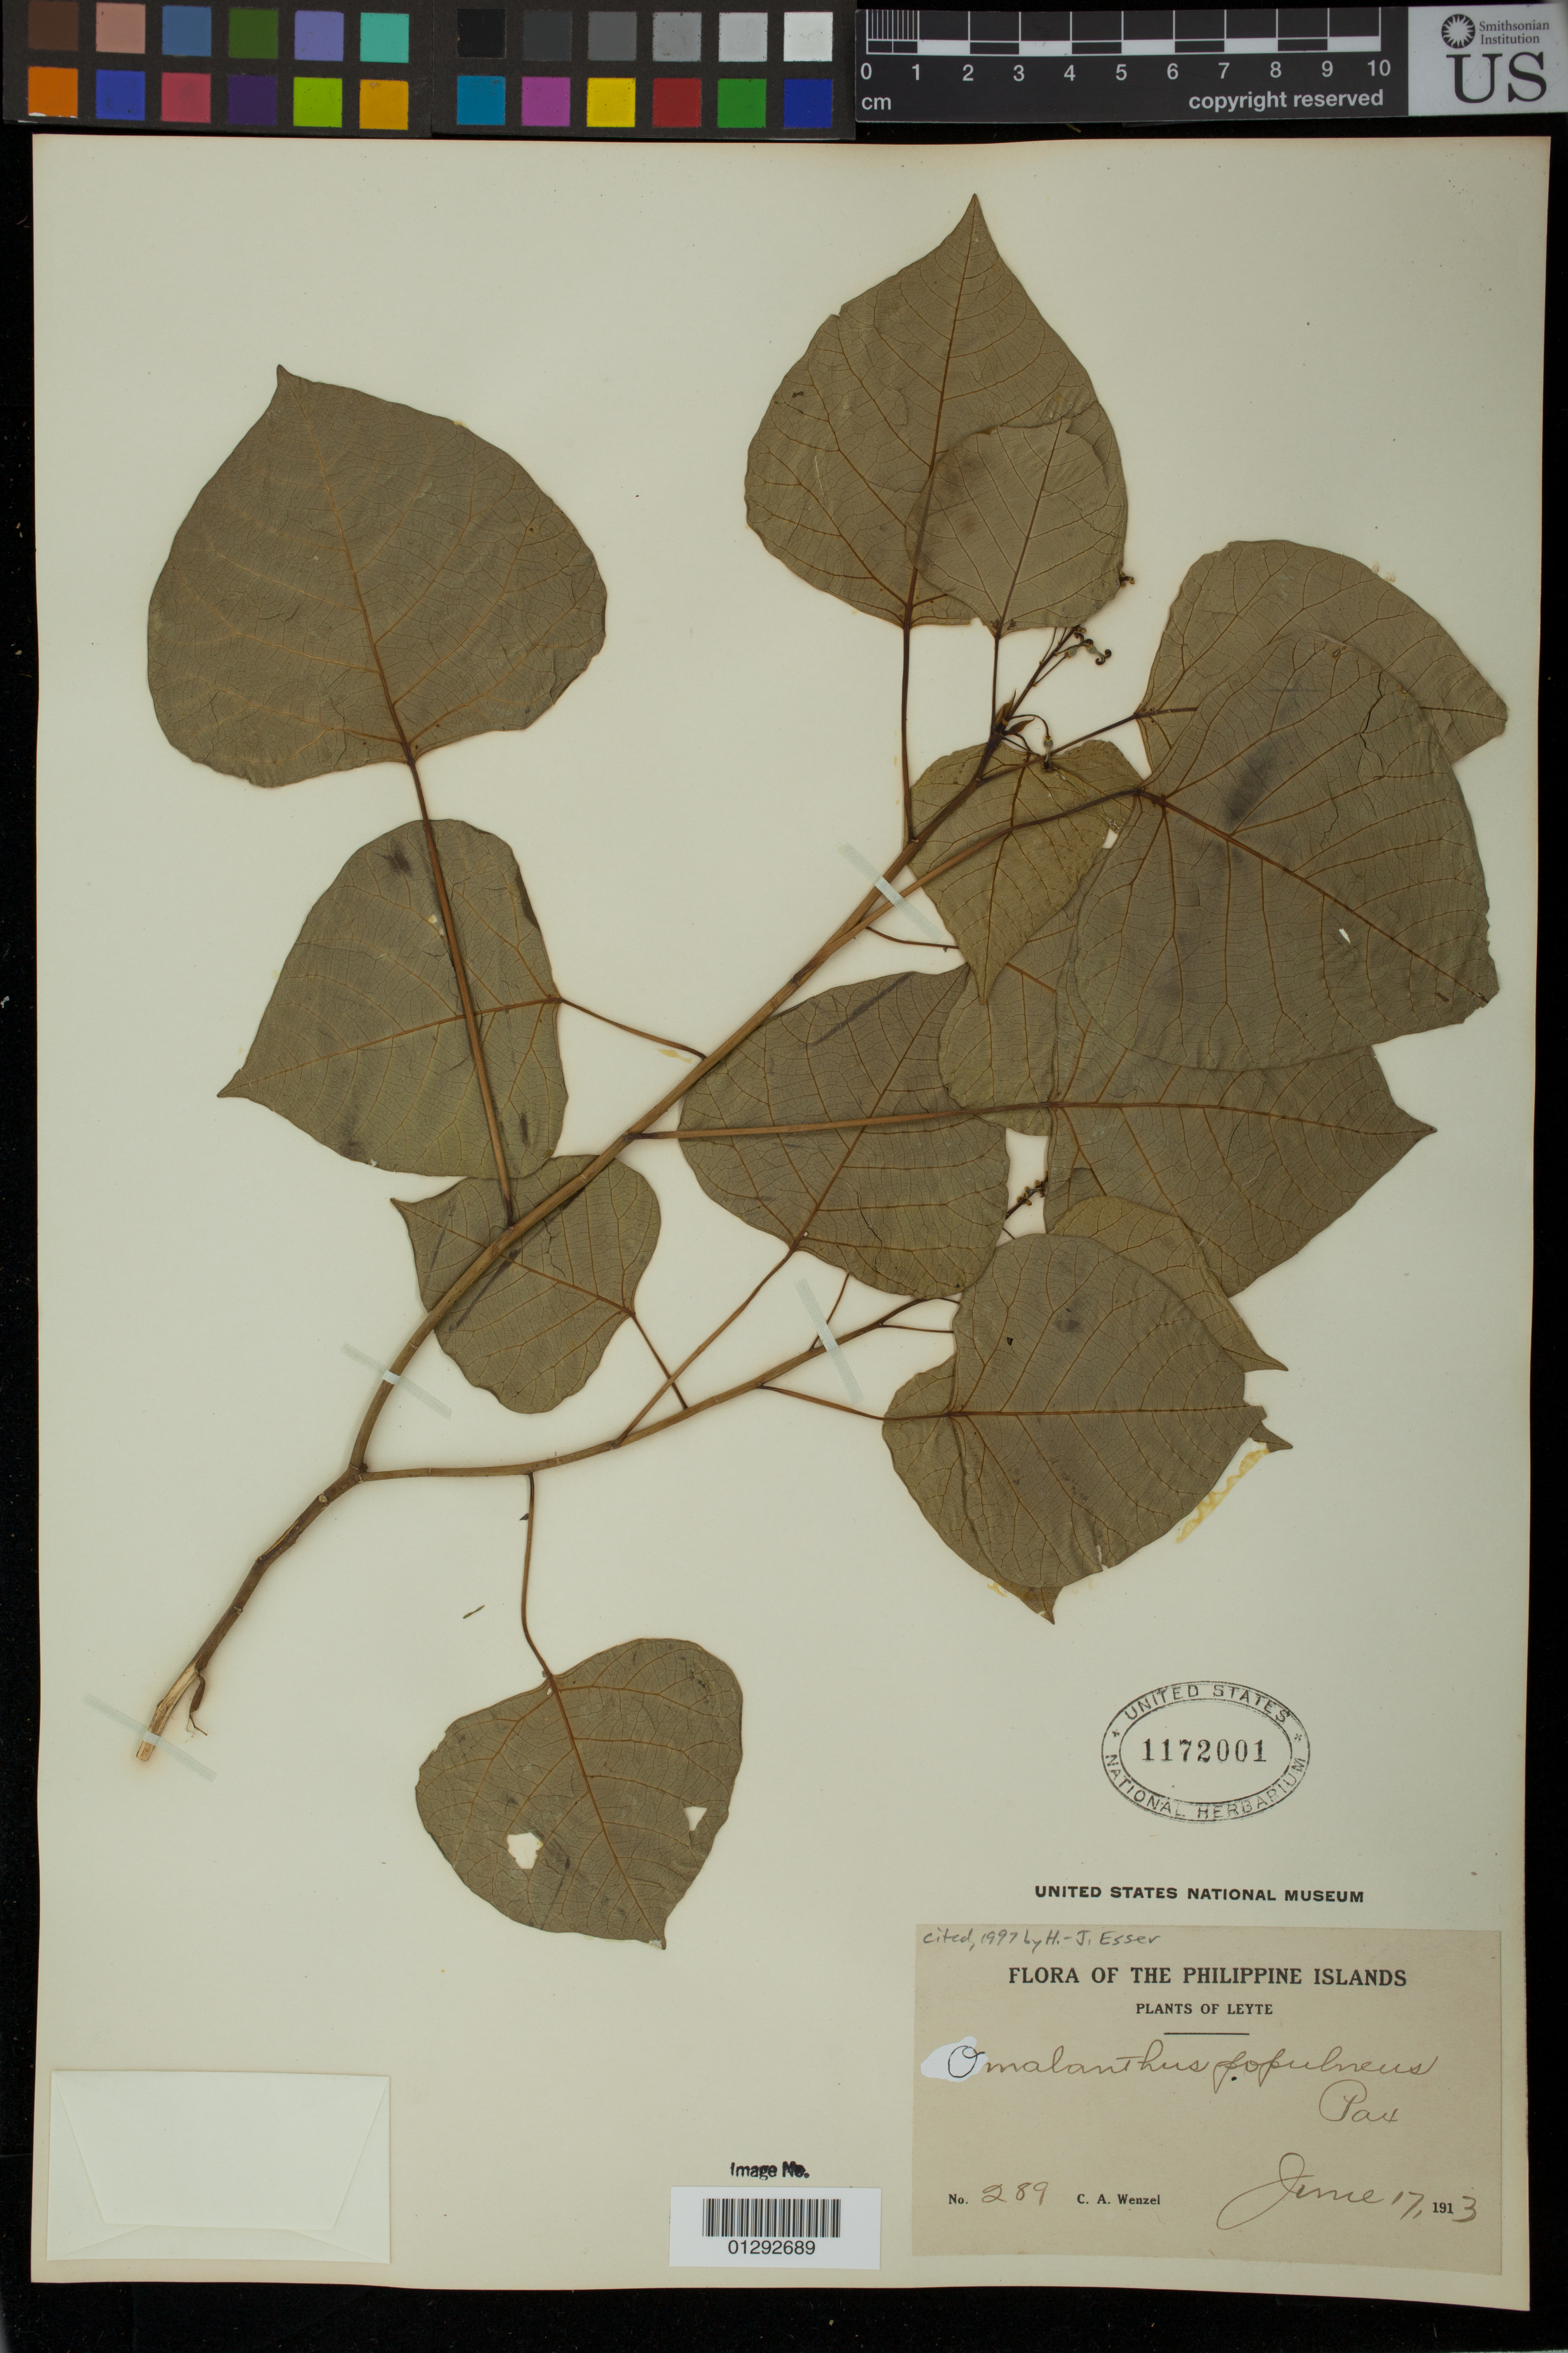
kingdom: Plantae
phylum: Tracheophyta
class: Magnoliopsida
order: Malpighiales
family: Euphorbiaceae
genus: Homalanthus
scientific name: Homalanthus populneus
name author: (Geiseler) Kuntze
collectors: C. Wenzel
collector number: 289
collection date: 1913-06-17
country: Philippines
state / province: Eastern Visayas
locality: Leyte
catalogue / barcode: US 1172001